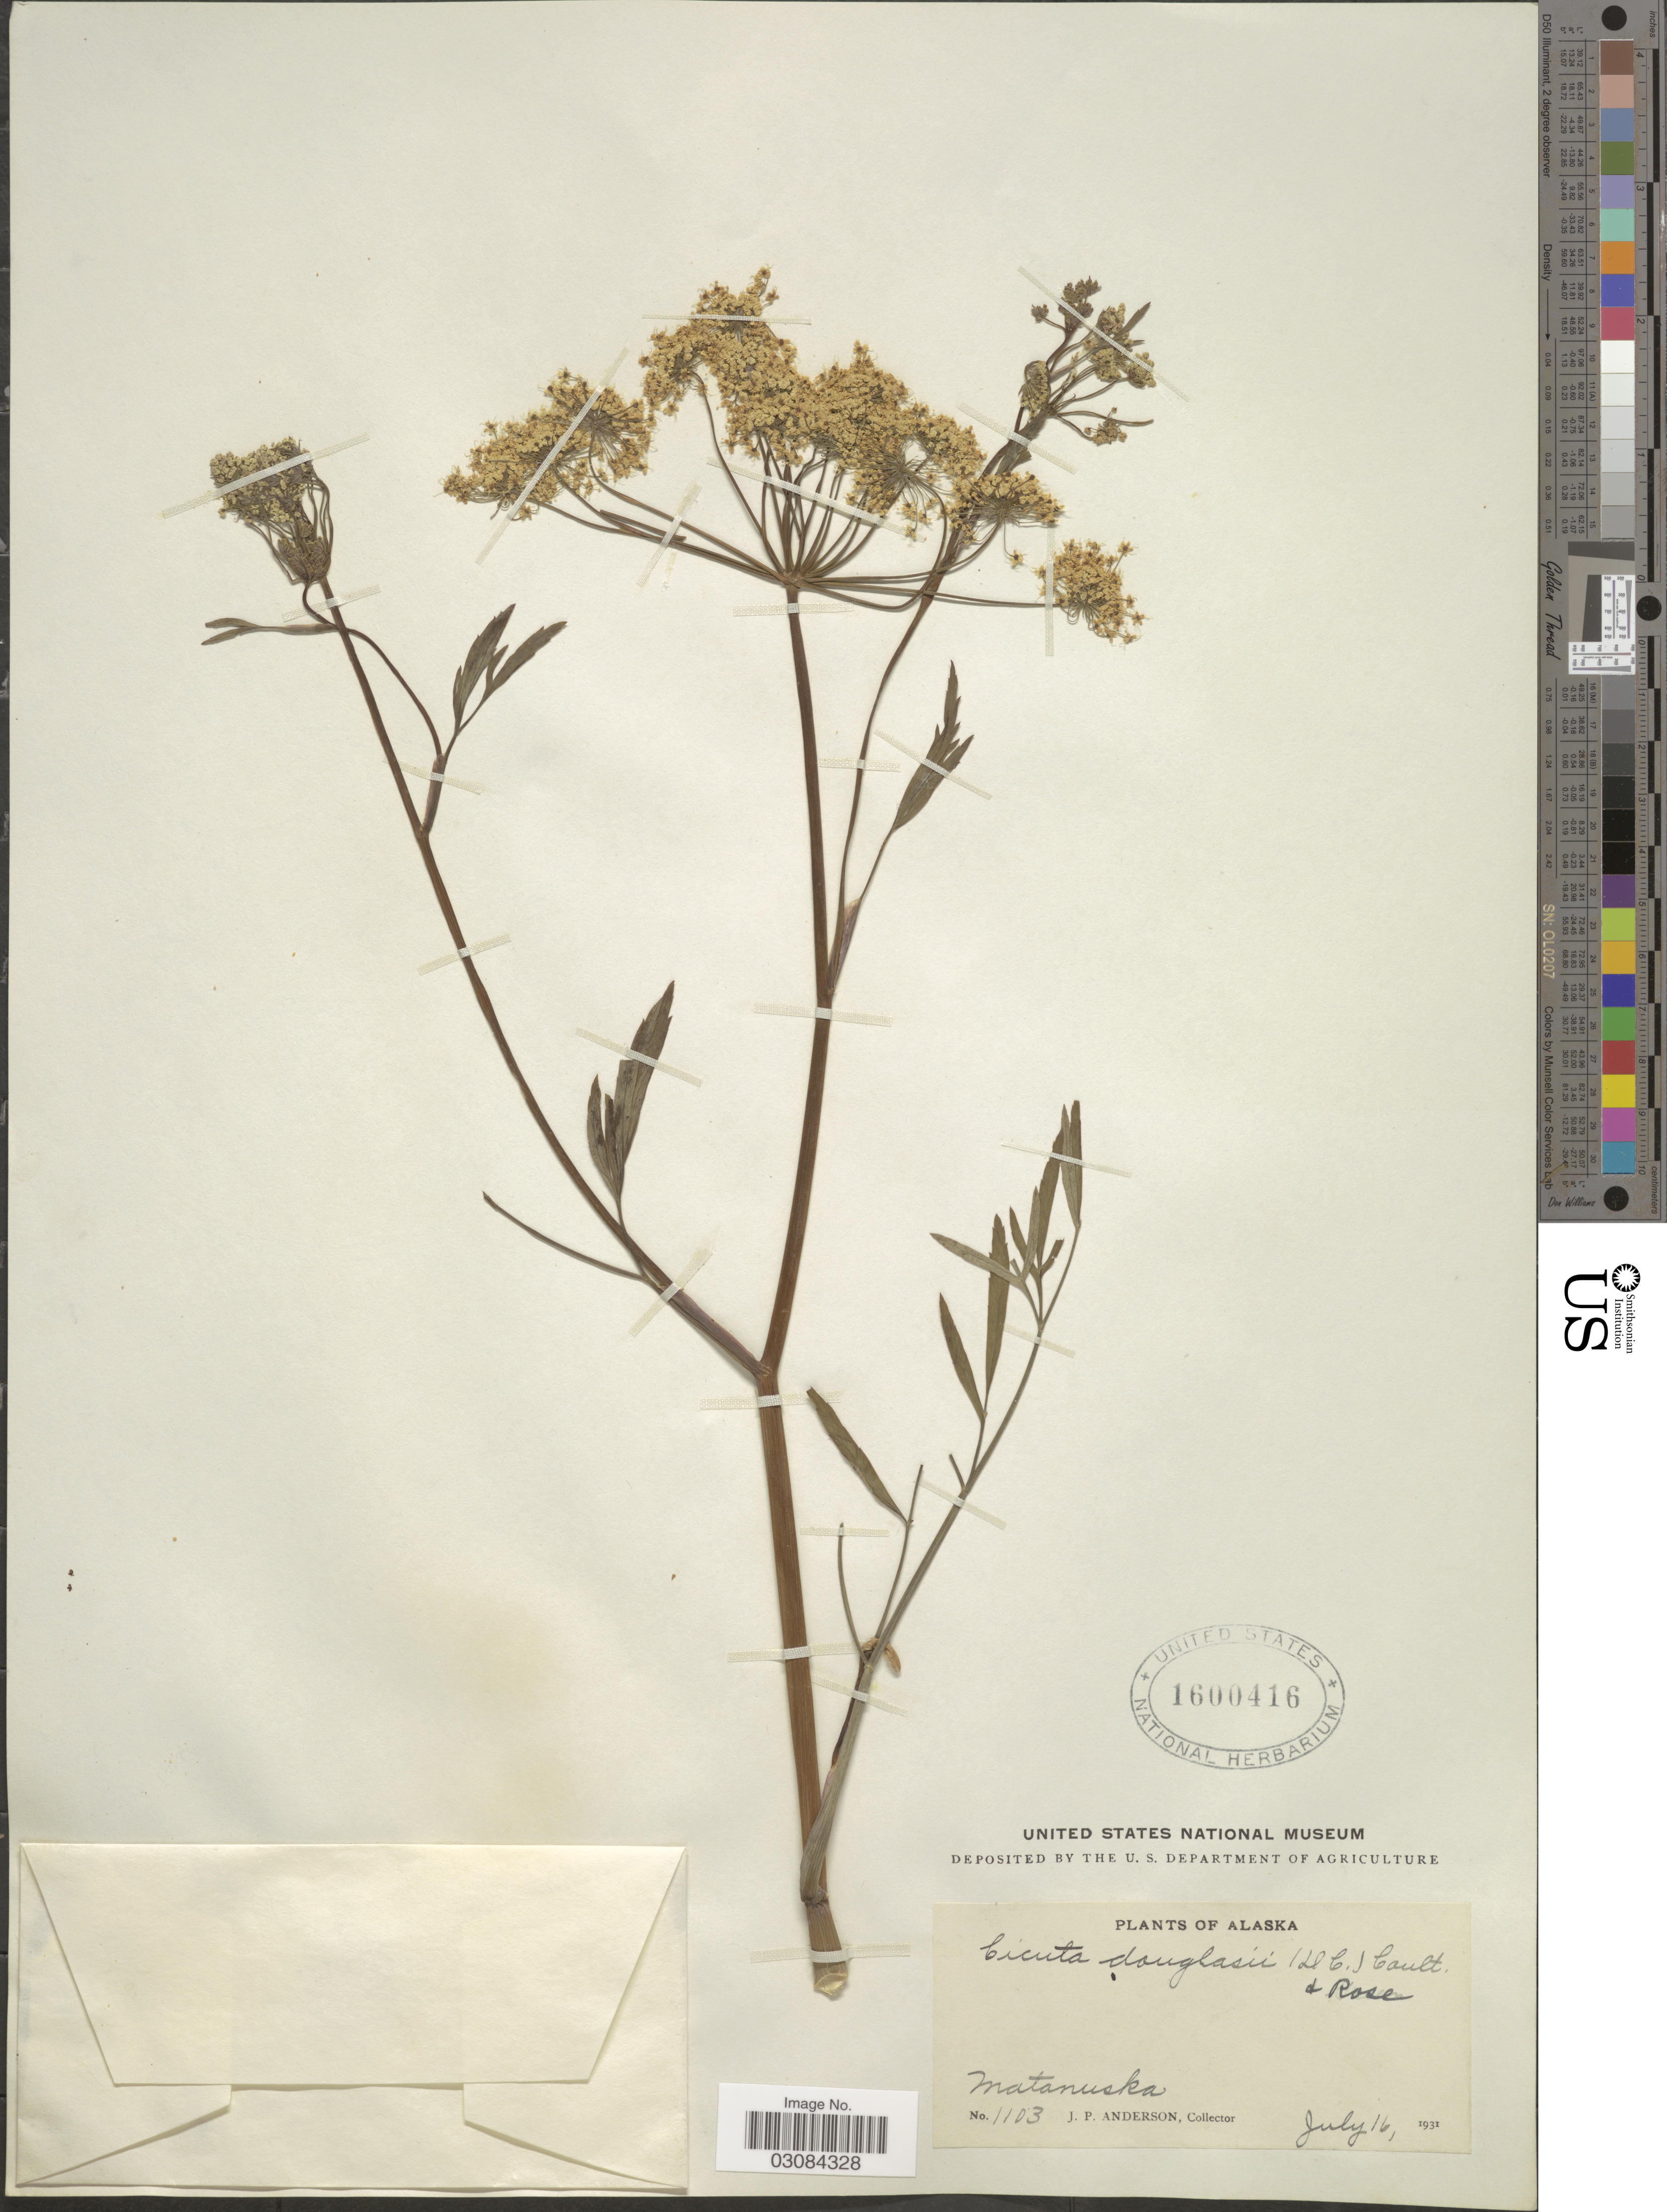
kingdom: Plantae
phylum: Tracheophyta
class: Magnoliopsida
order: Apiales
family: Apiaceae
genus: Cicuta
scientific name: Cicuta mackenzieana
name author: Raup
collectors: J. P. Anderson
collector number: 1103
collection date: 1931-07-16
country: United States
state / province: Alaska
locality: Matanuska.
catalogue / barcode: US 1600416